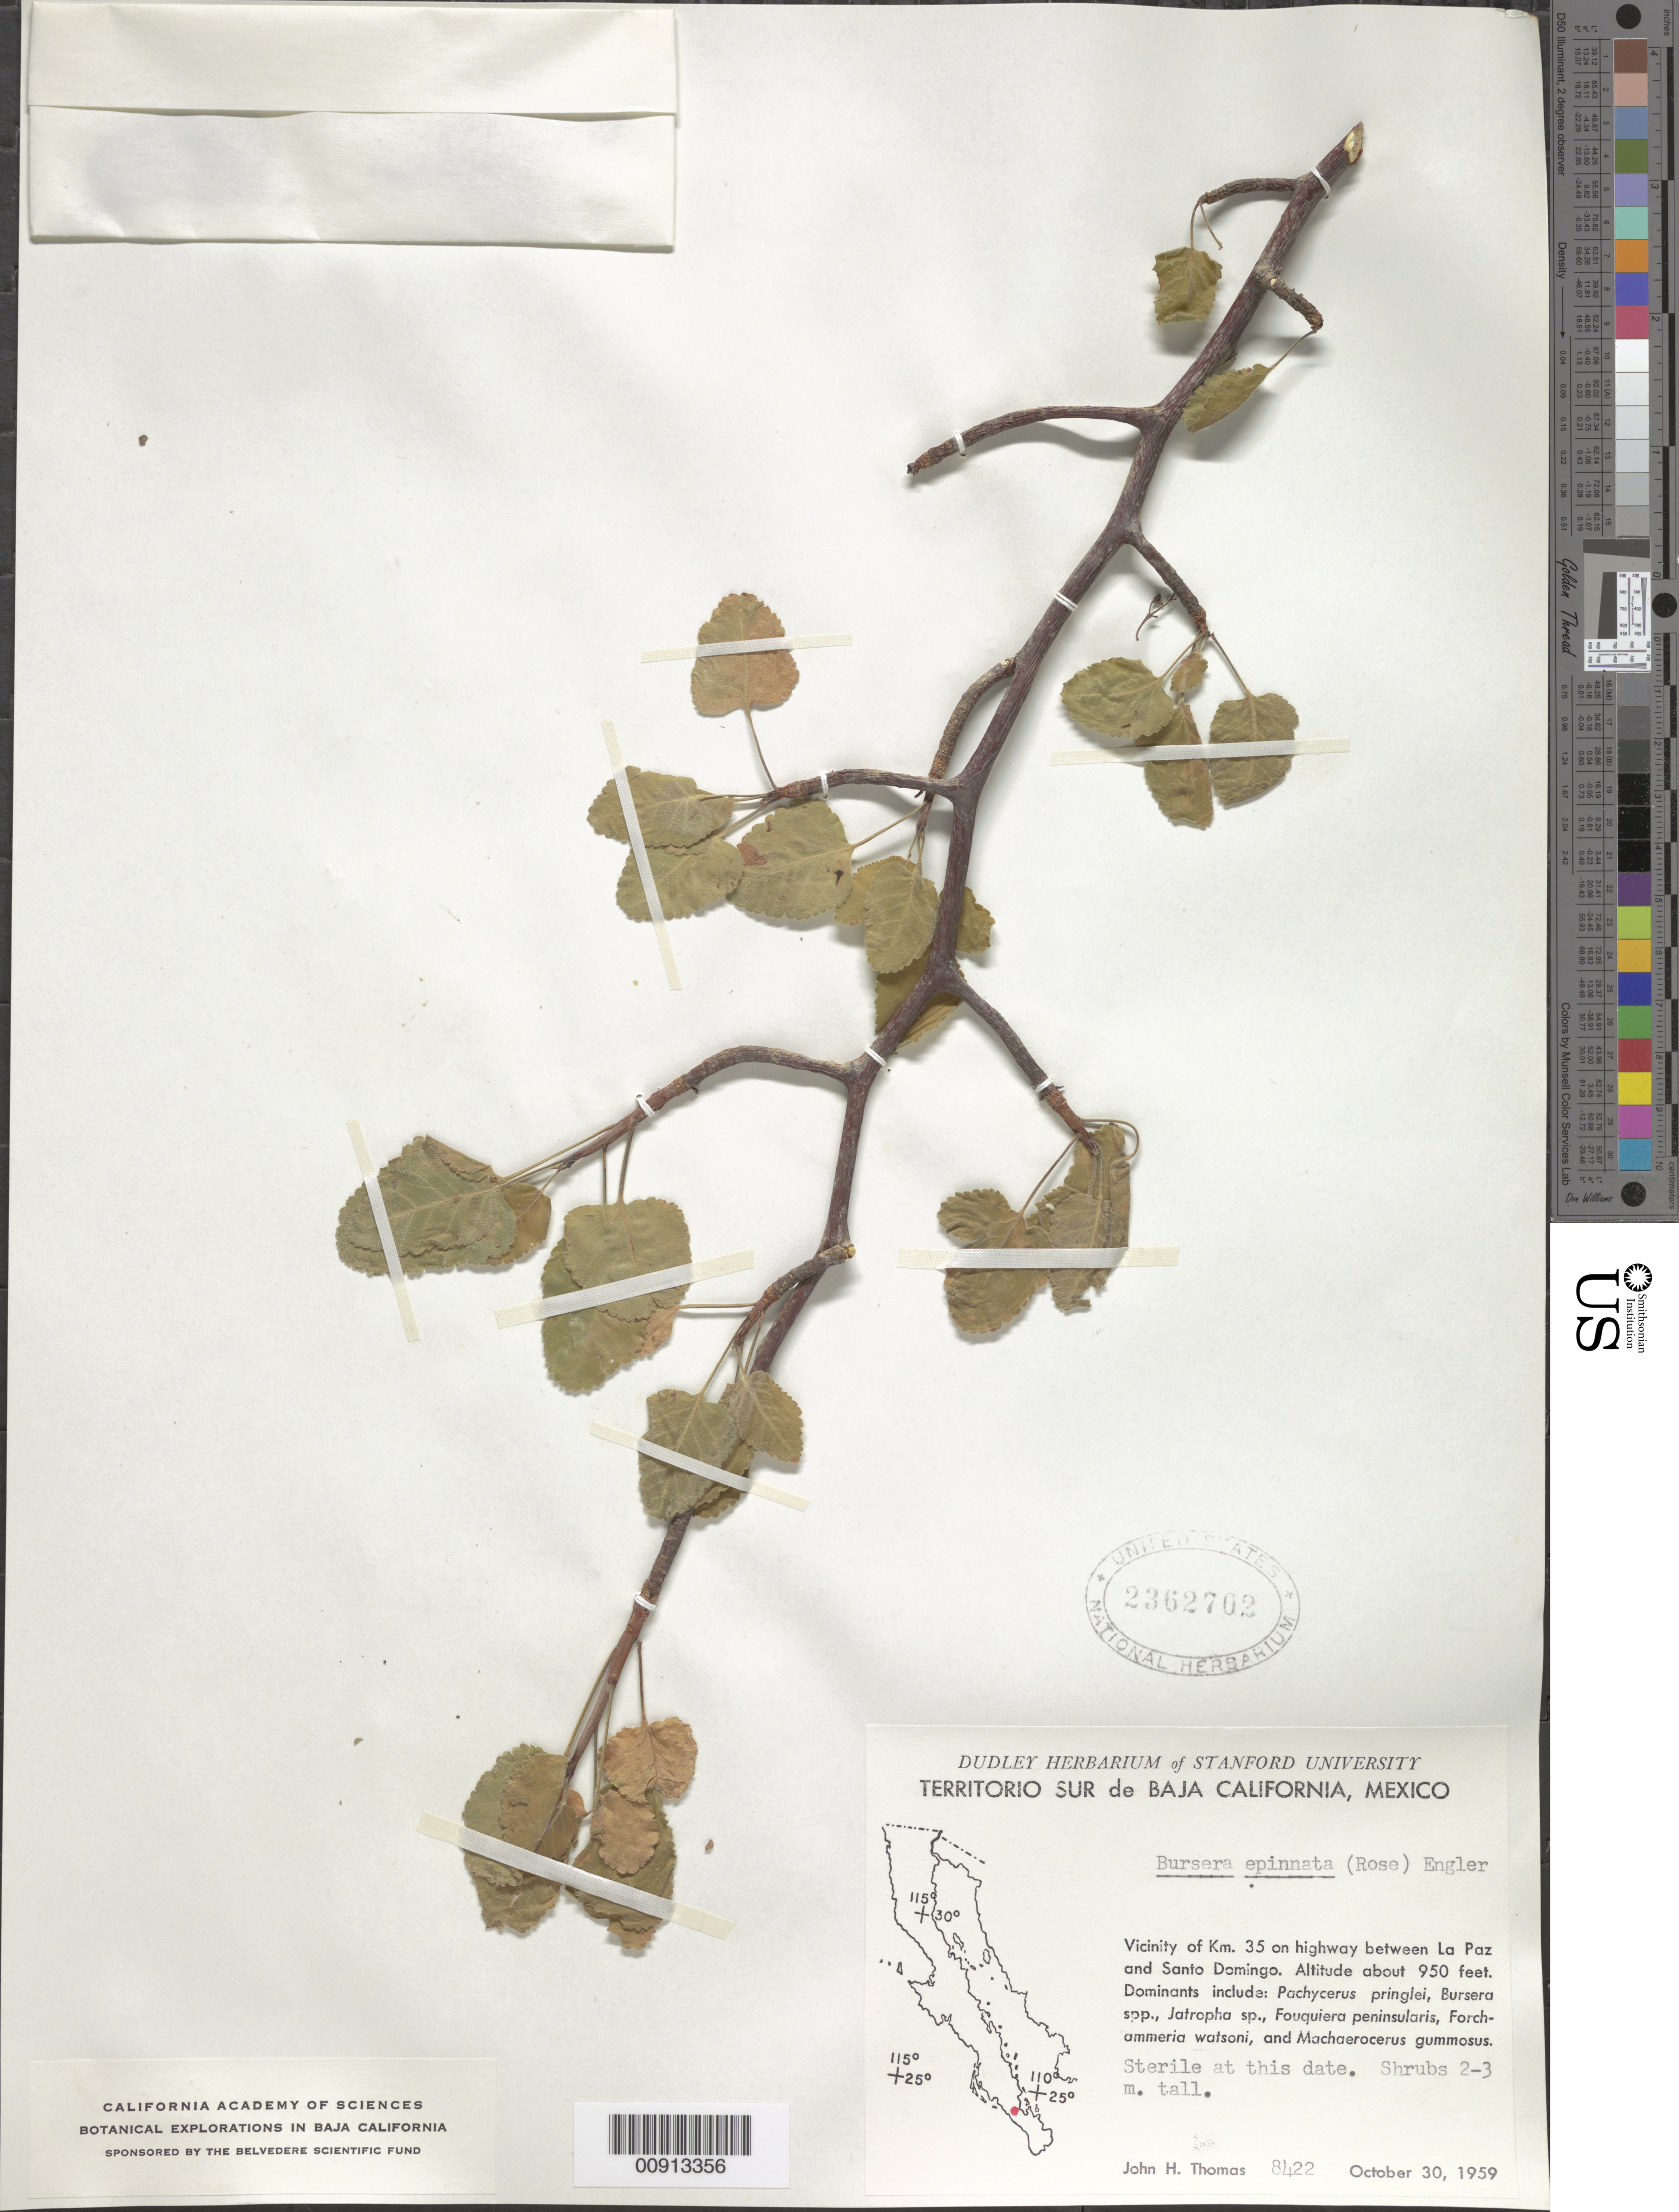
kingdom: Plantae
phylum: Tracheophyta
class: Magnoliopsida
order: Sapindales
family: Burseraceae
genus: Bursera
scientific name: Bursera epinnata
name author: (Rose) Engl.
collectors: J. H. Thomas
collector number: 8422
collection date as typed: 30 Oct 1959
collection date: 1959-10-30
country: Mexico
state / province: Baja California Sur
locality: Vicinity of Km. 35 on highway between La Paz and Santo Domingo. Territorio Sur de Baja California.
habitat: Dominants include: Pachycerus pringlei, Bursera spp., Jatropha sp., Fouquiera peninsularis, Forchammeria watsoni, and ..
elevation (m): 290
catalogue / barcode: US 2362702